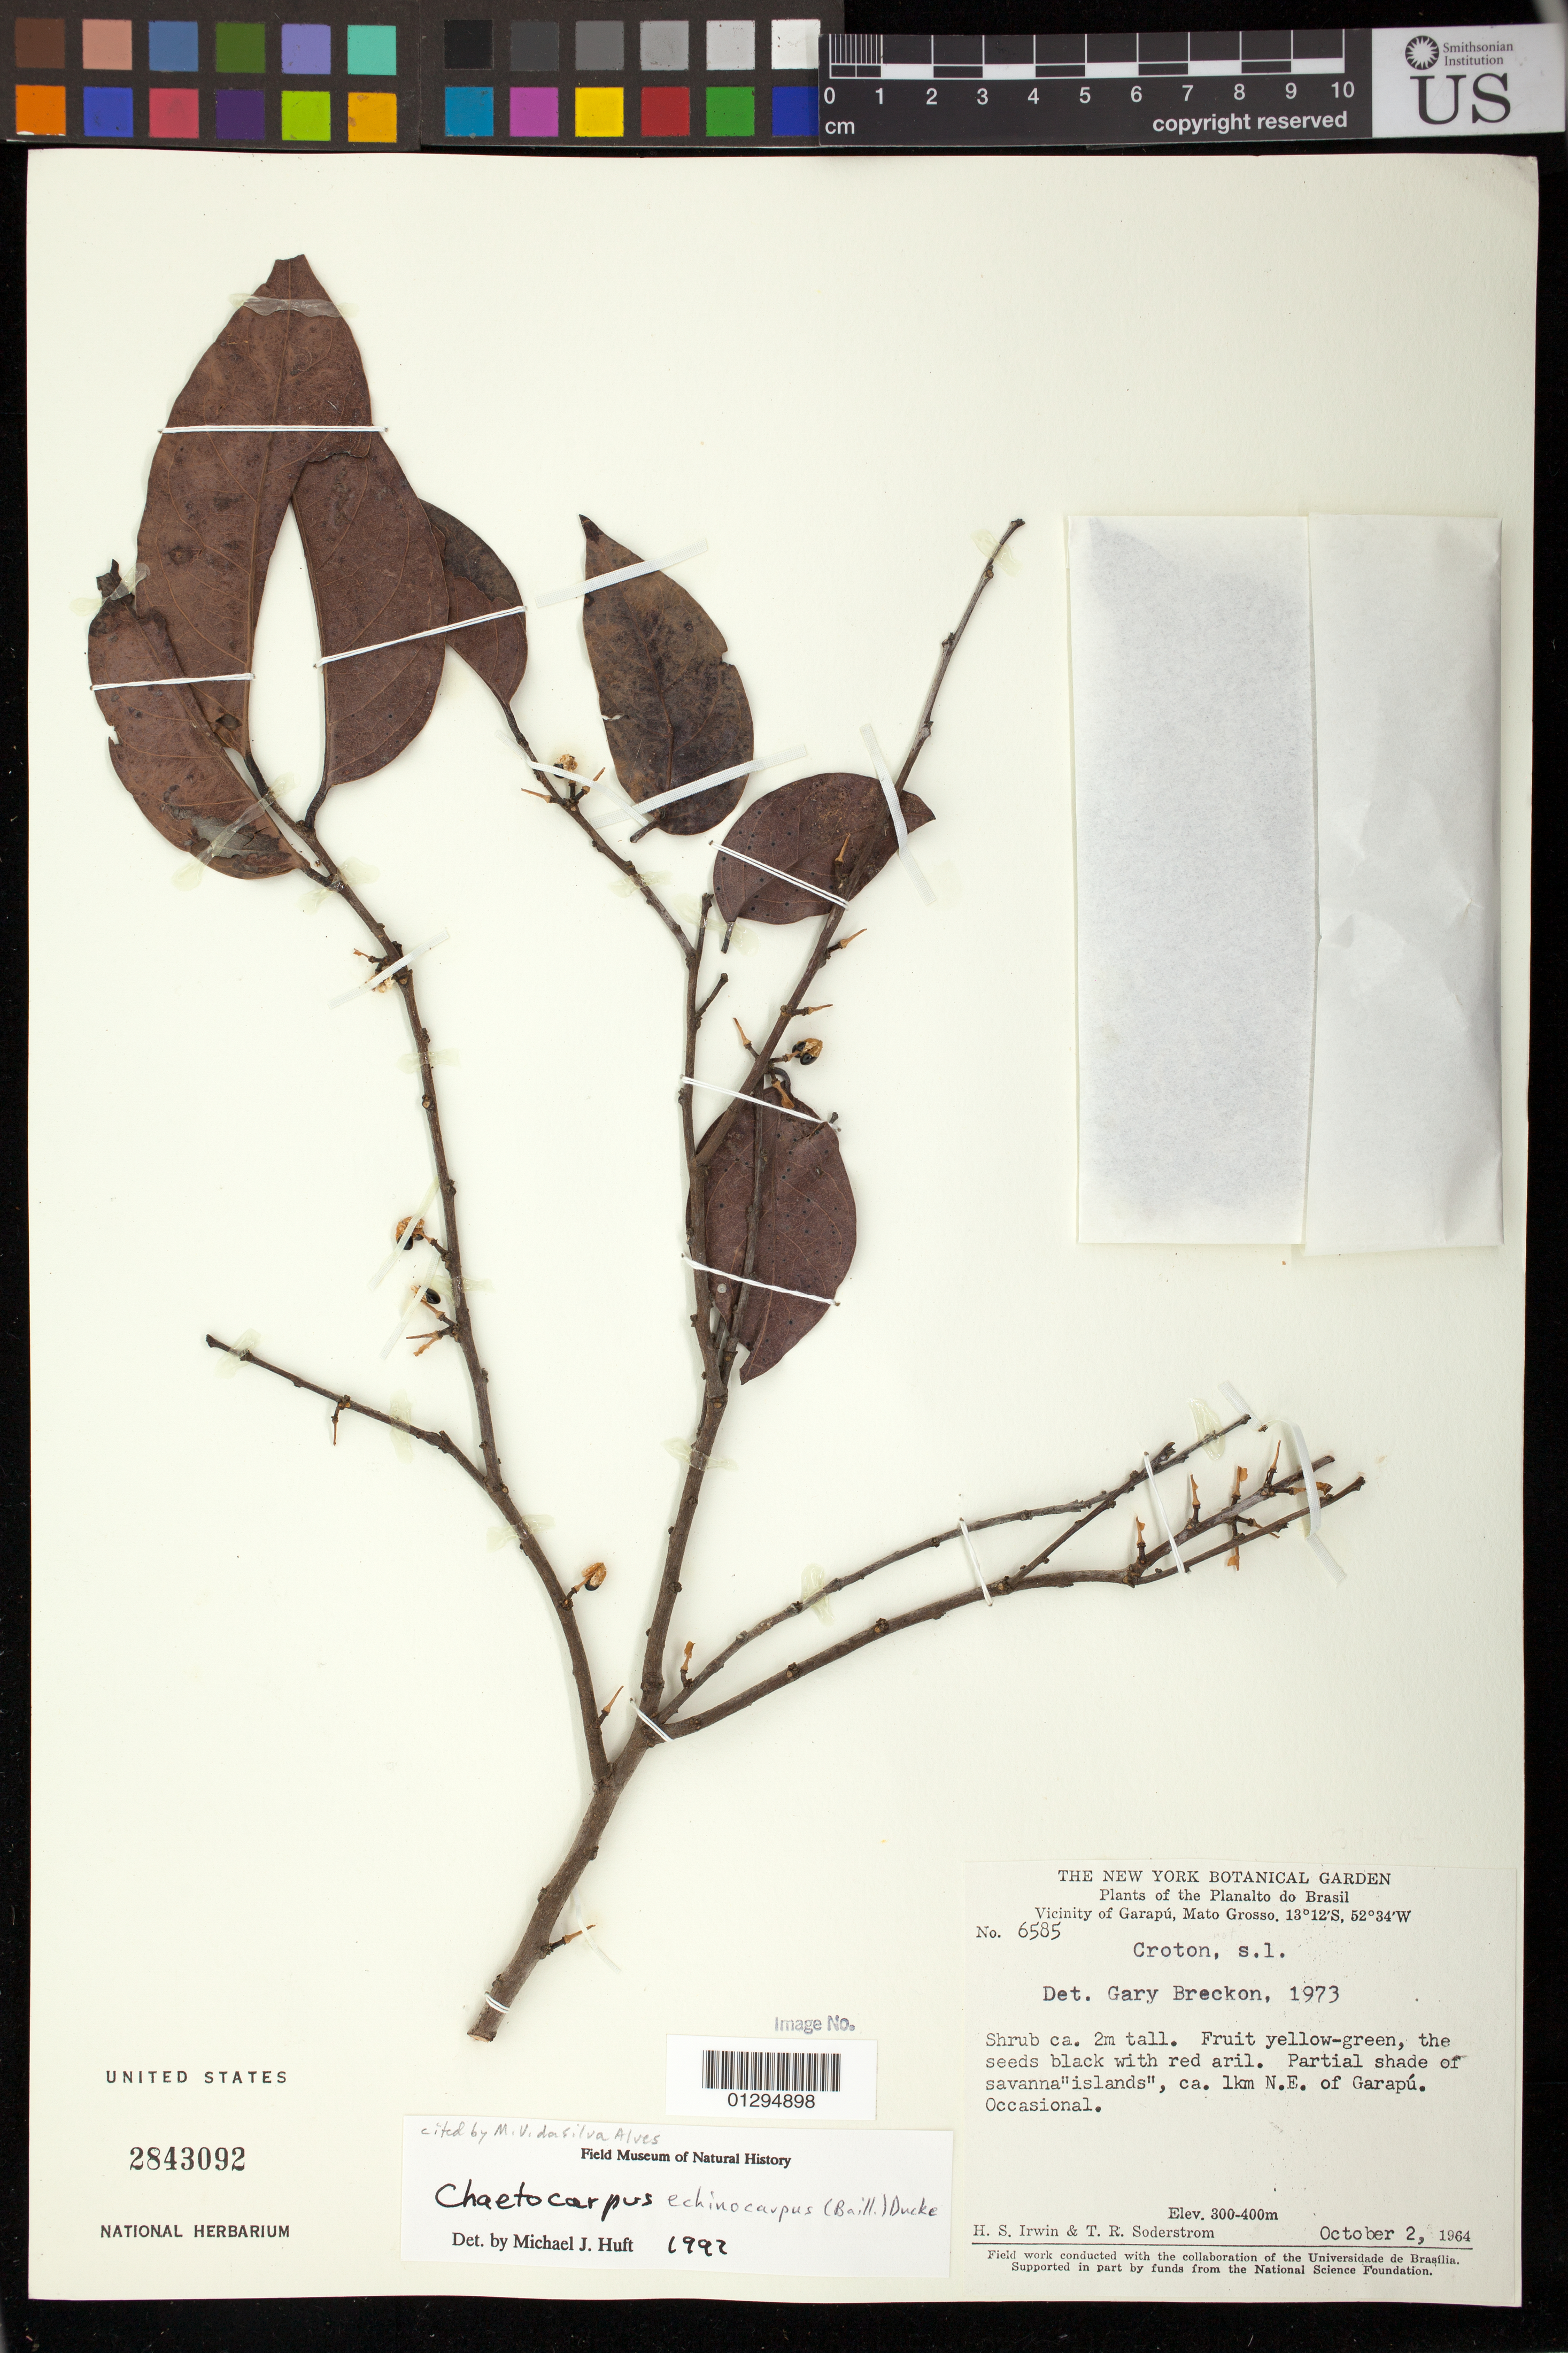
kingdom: Plantae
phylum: Tracheophyta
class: Magnoliopsida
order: Malpighiales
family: Peraceae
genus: Chaetocarpus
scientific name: Chaetocarpus echinocarpus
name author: (Baill.) Ducke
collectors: H. Irwin & T. R. Soderstrom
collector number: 6585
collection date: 1964-10-02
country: Brazil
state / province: Mato Grosso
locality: Vicinity of Garapu. Partial shade of savanna 'islands', ca. 1km NE of Garapu.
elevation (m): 300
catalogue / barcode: US 2843092